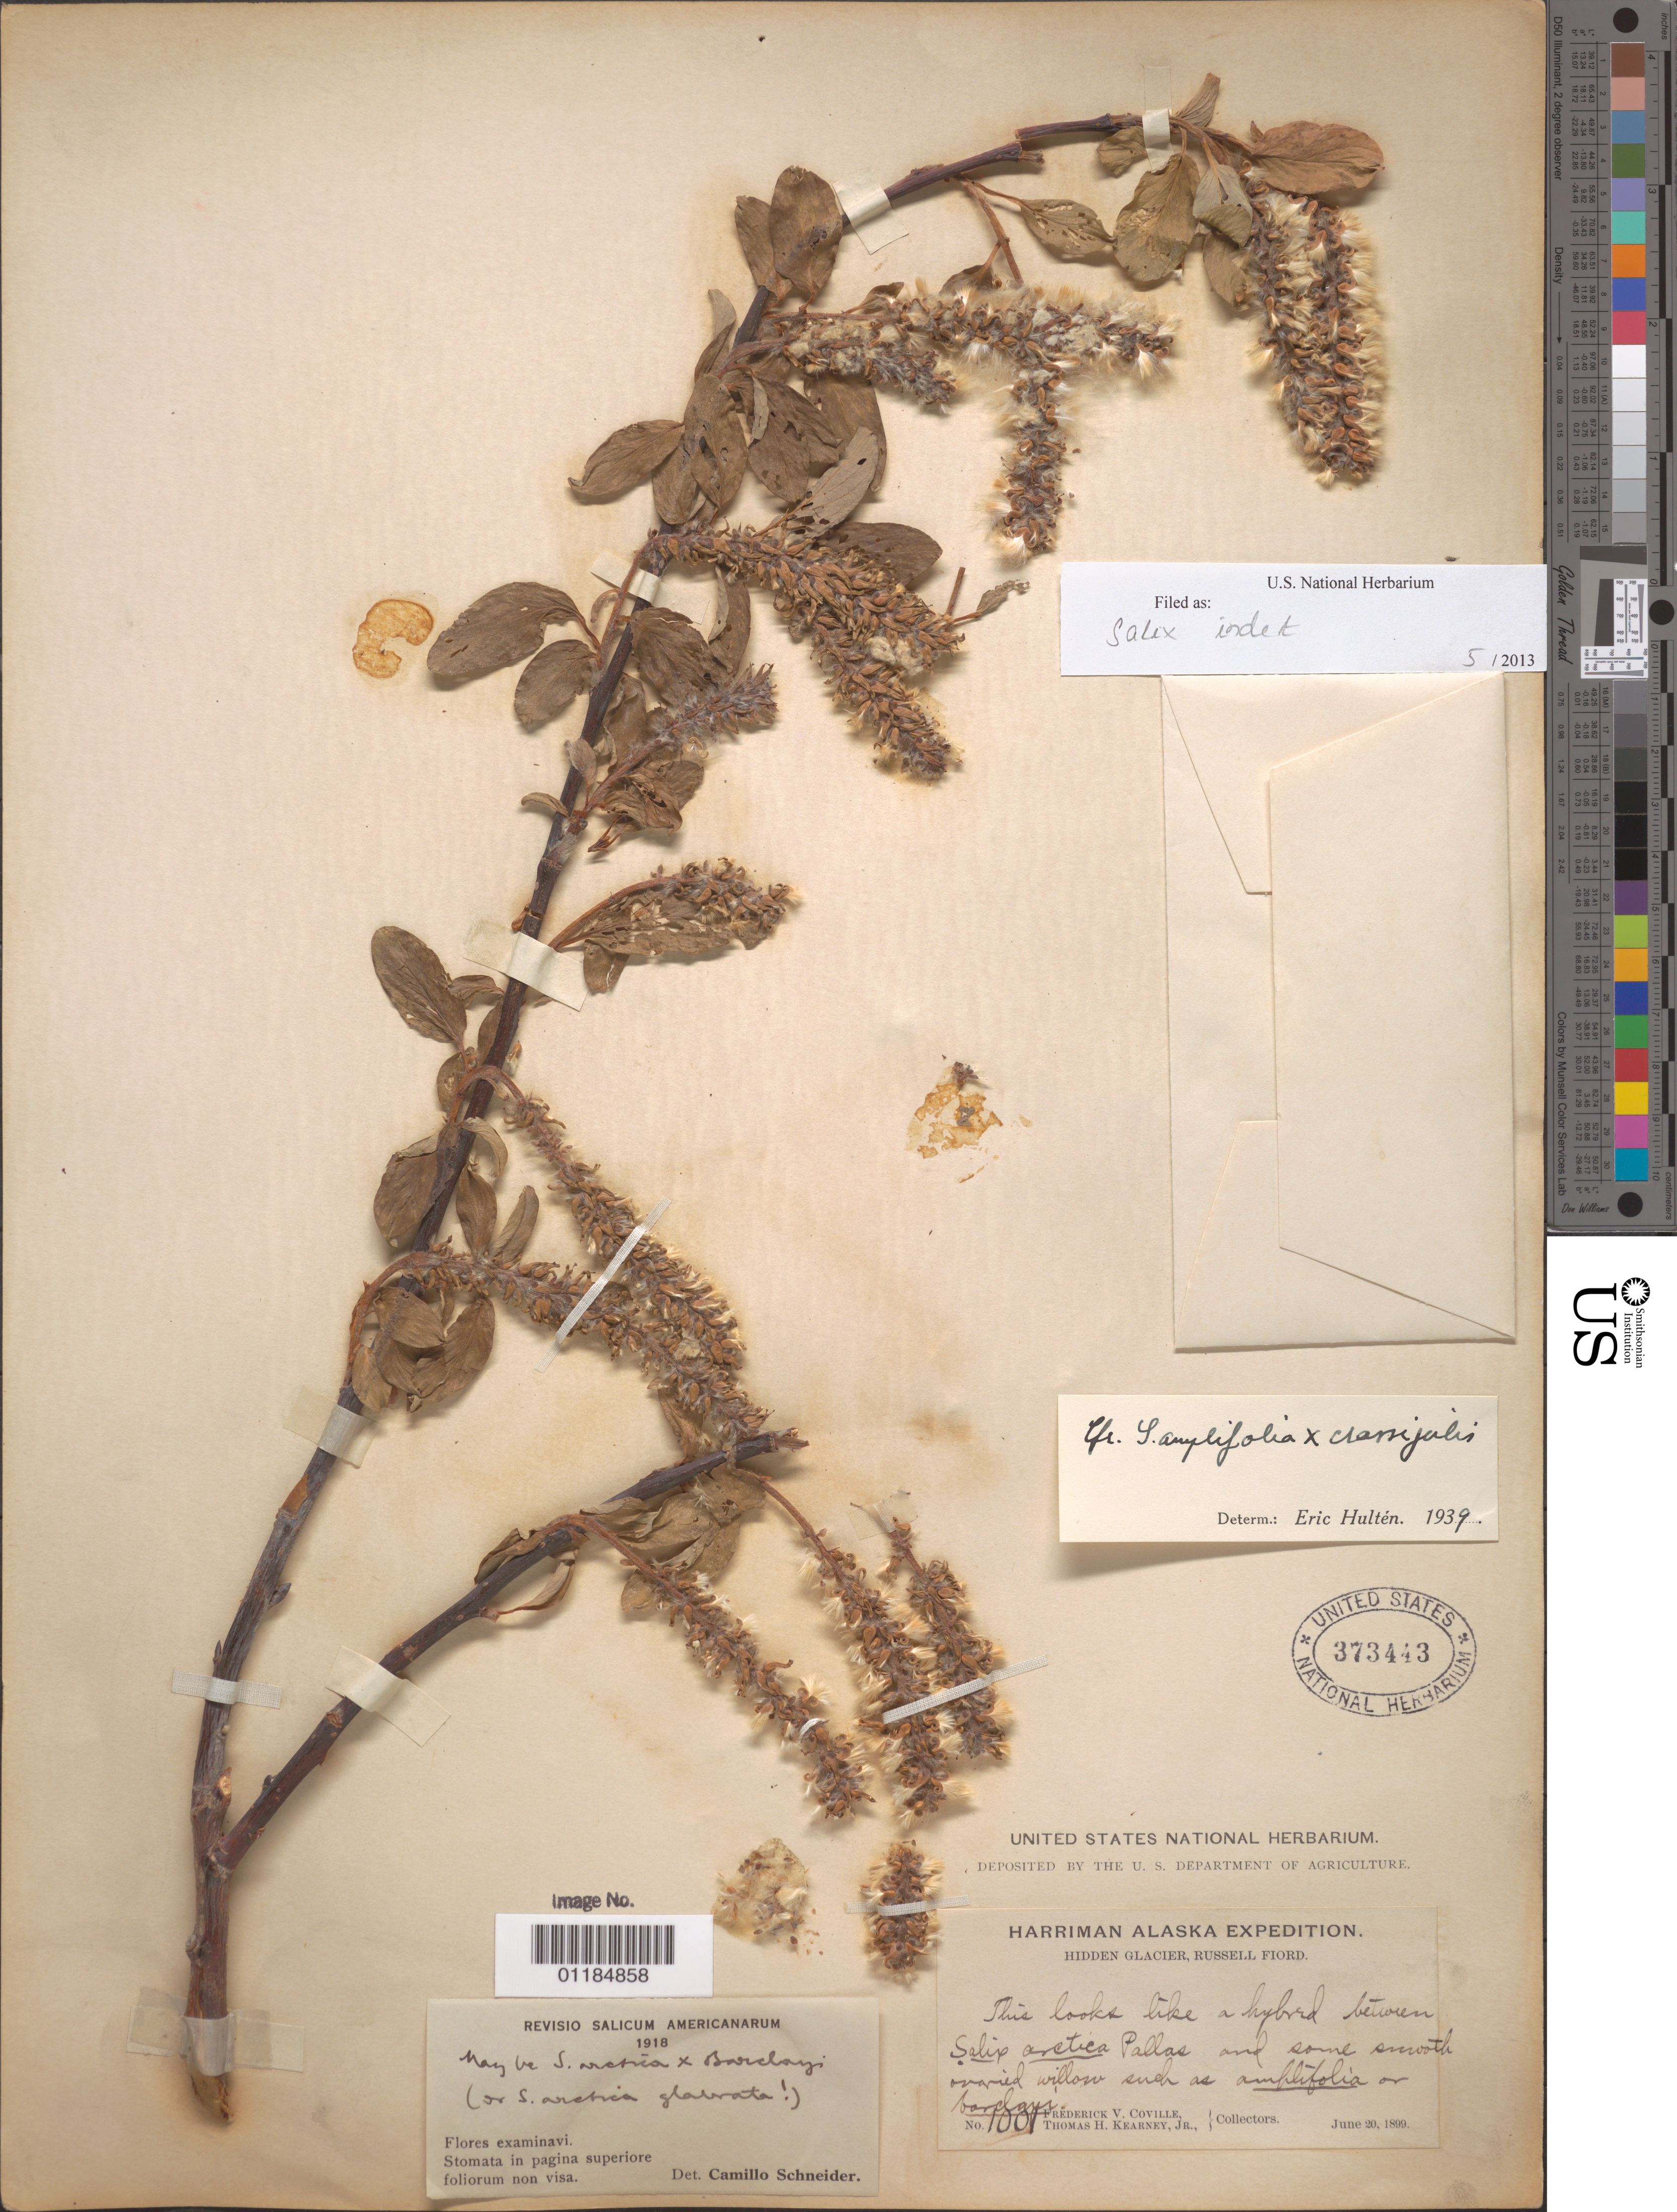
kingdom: Plantae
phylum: Tracheophyta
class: Magnoliopsida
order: Malpighiales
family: Salicaceae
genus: Salix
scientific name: Salix sp.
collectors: F. V. Coville & T. H. Kearney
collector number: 1001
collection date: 1899-06-20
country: United States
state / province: Alaska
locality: Hidden Glacier, Russell Fiord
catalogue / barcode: US 373443